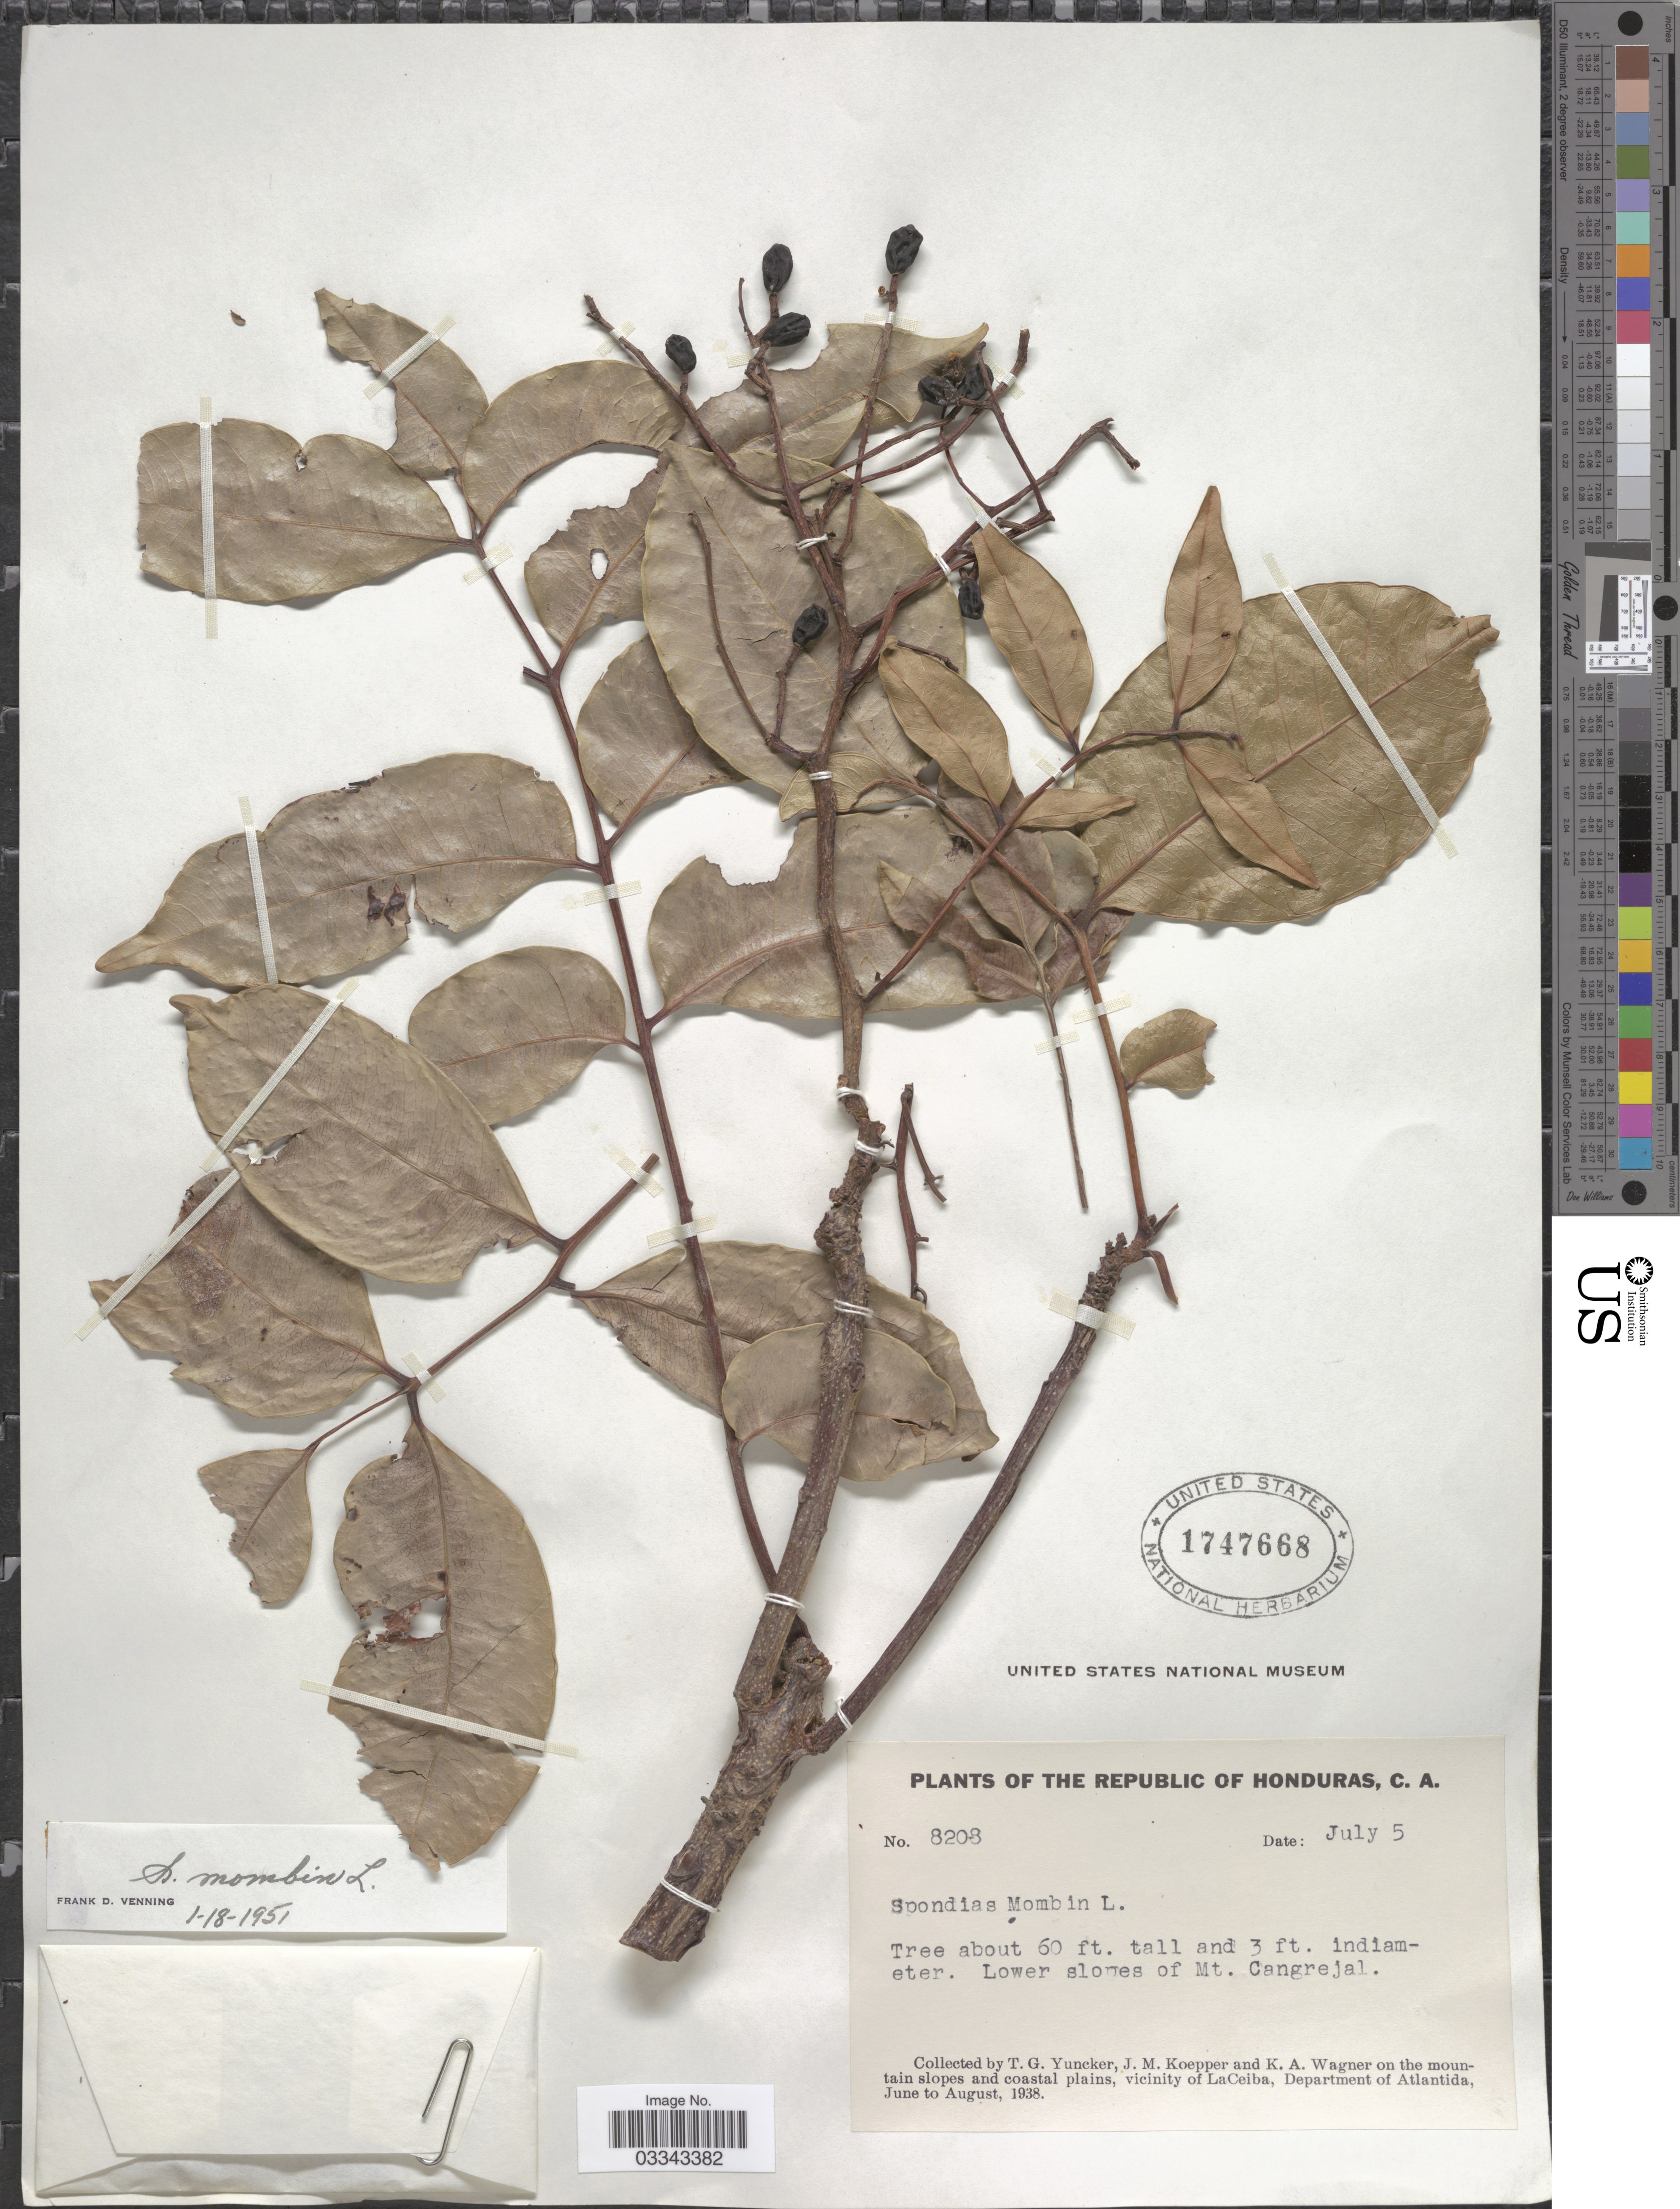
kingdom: Plantae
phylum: Tracheophyta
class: Magnoliopsida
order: Sapindales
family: Anacardiaceae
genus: Spondias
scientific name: Spondias mombin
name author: L.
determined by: Mitchell, John D.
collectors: T. G. Yuncker, J. M. Koepper & K. A. Wagner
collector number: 8208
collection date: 1938-07-05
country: Honduras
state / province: Atlántida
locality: The Republic of Honduras. Lower slopes of Mt. Cangrejal. On the mountain slopes and coastal plains, vicinity of LaCeiba, Department of Atlantida.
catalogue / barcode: US 1747668